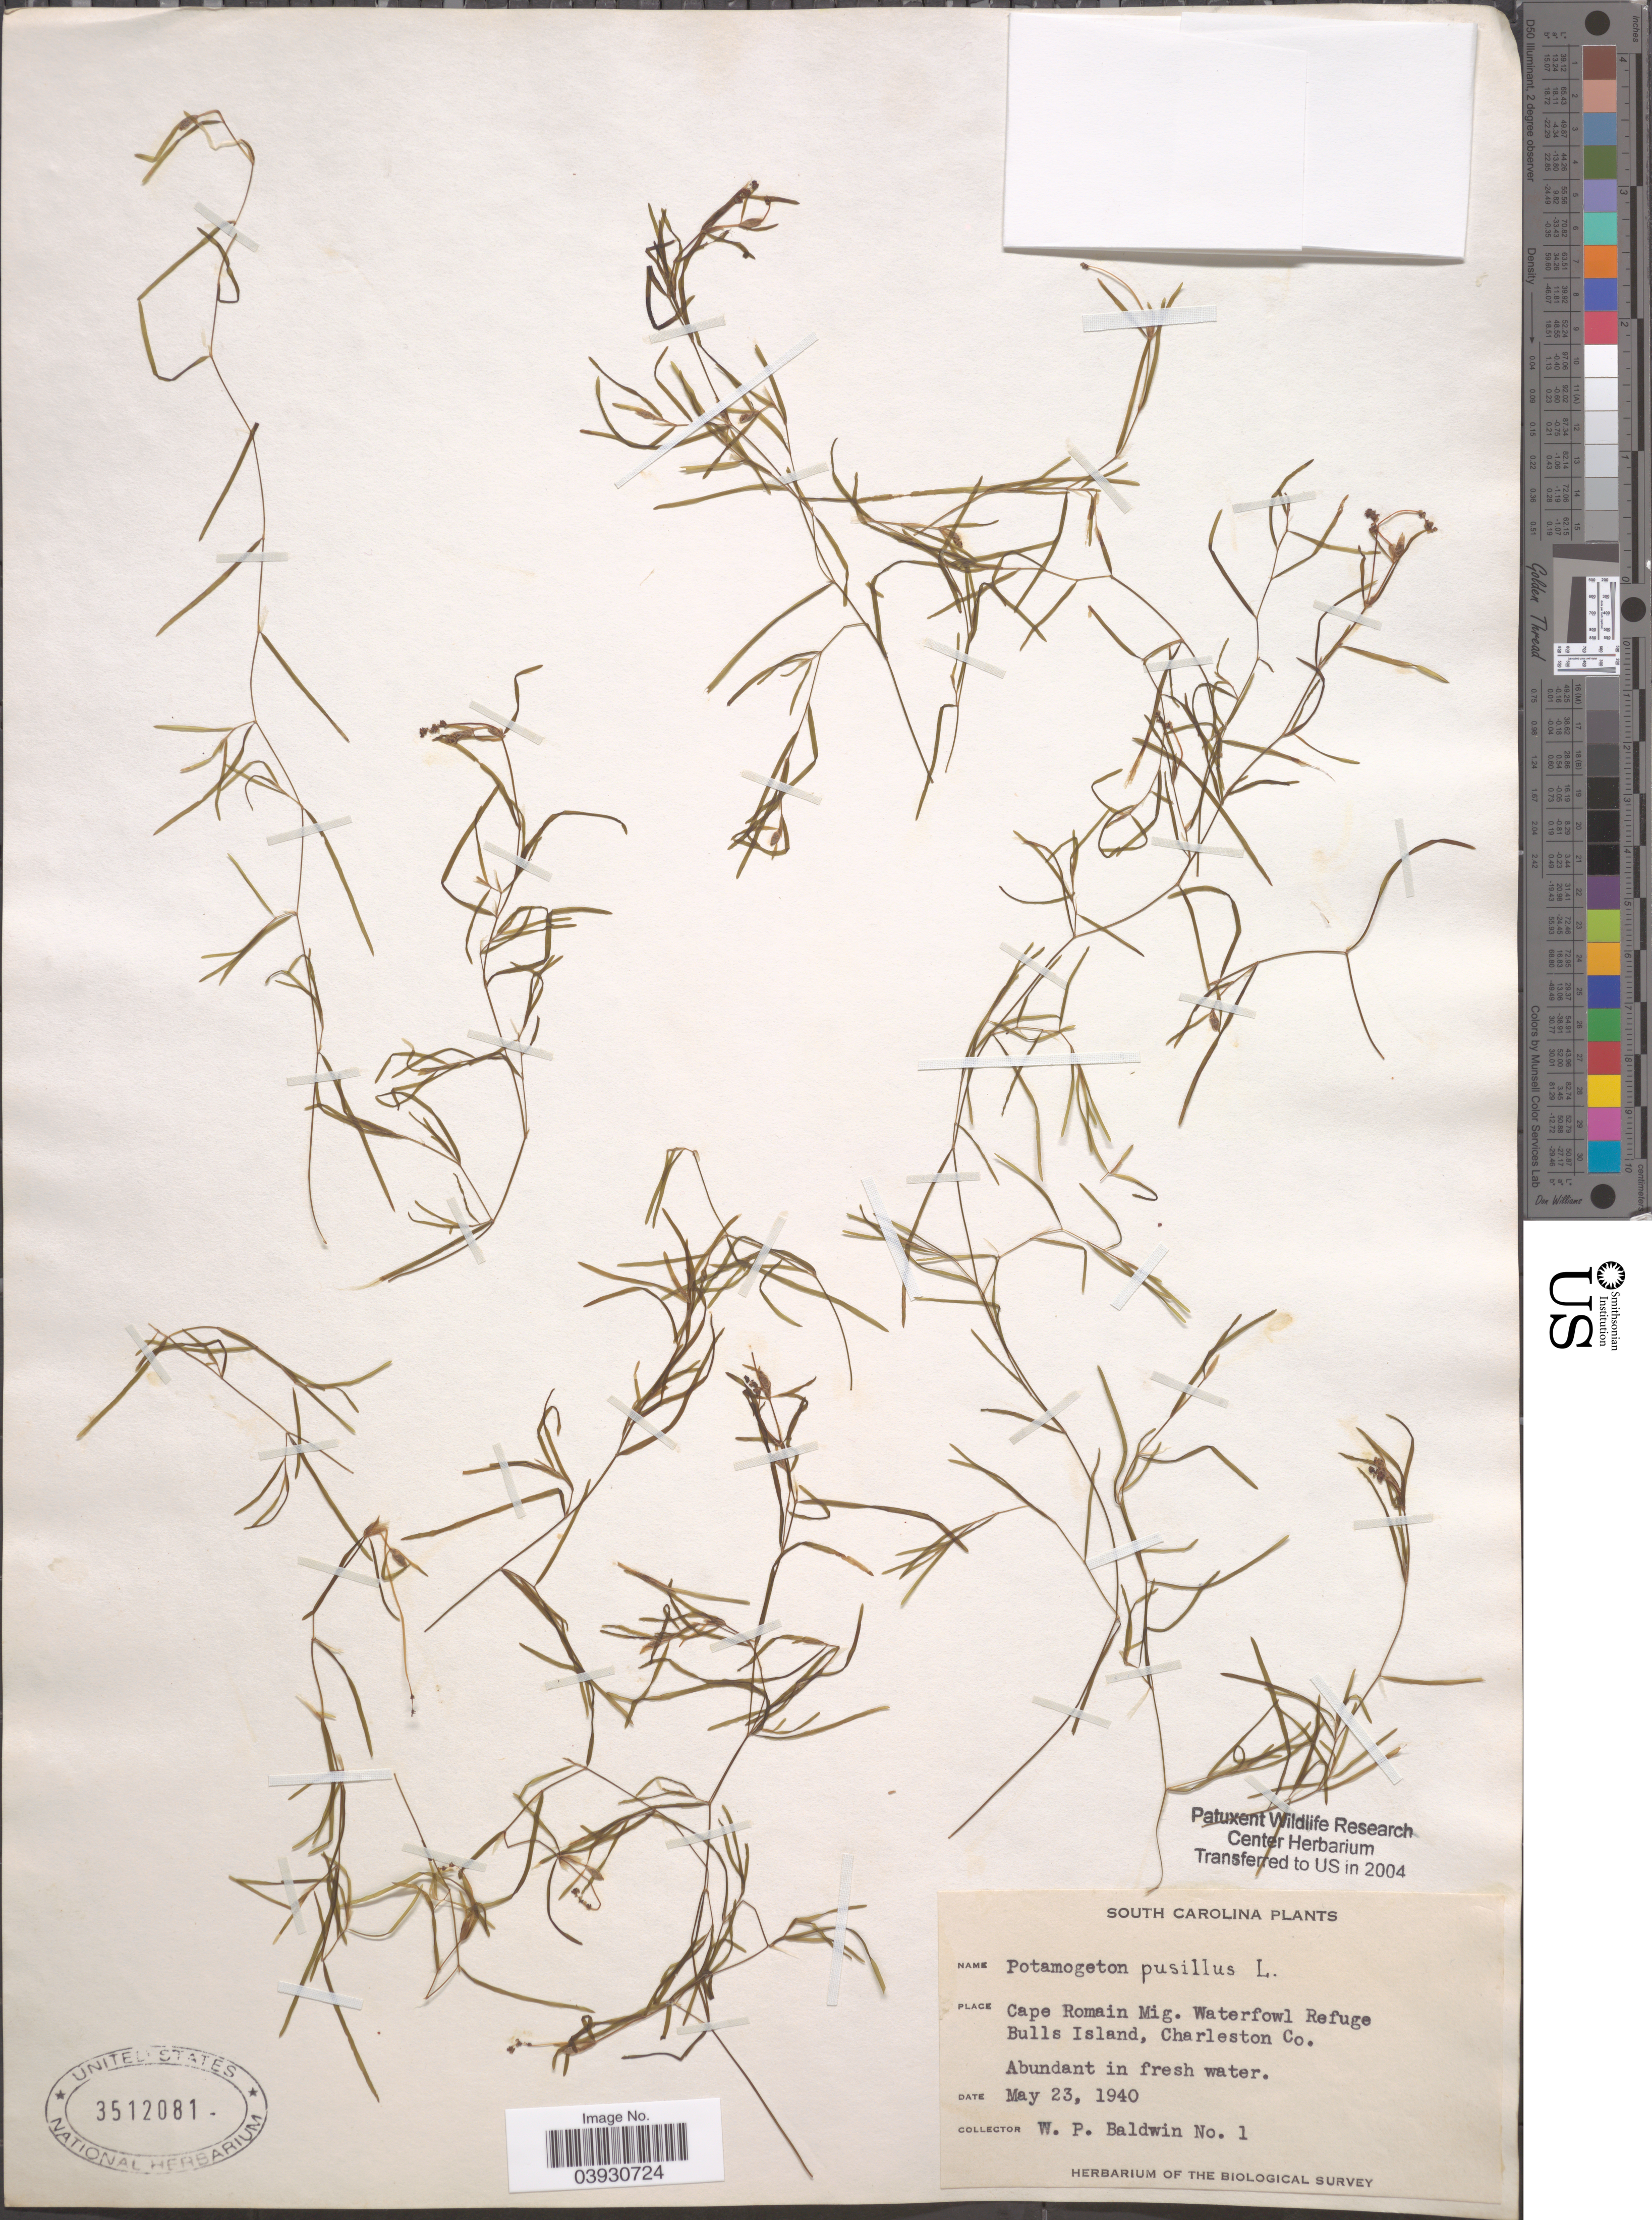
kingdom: Plantae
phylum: Tracheophyta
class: Liliopsida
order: Alismatales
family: Potamogetonaceae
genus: Potamogeton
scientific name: Potamogeton pusillus var. pusillus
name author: L.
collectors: W. Baldwin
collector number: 1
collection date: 1940-05-23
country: United States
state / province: South Carolina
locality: Cape Romain Mig. Waterflow Refuge Bulls Island, Charleston Co.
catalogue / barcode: US 3512081